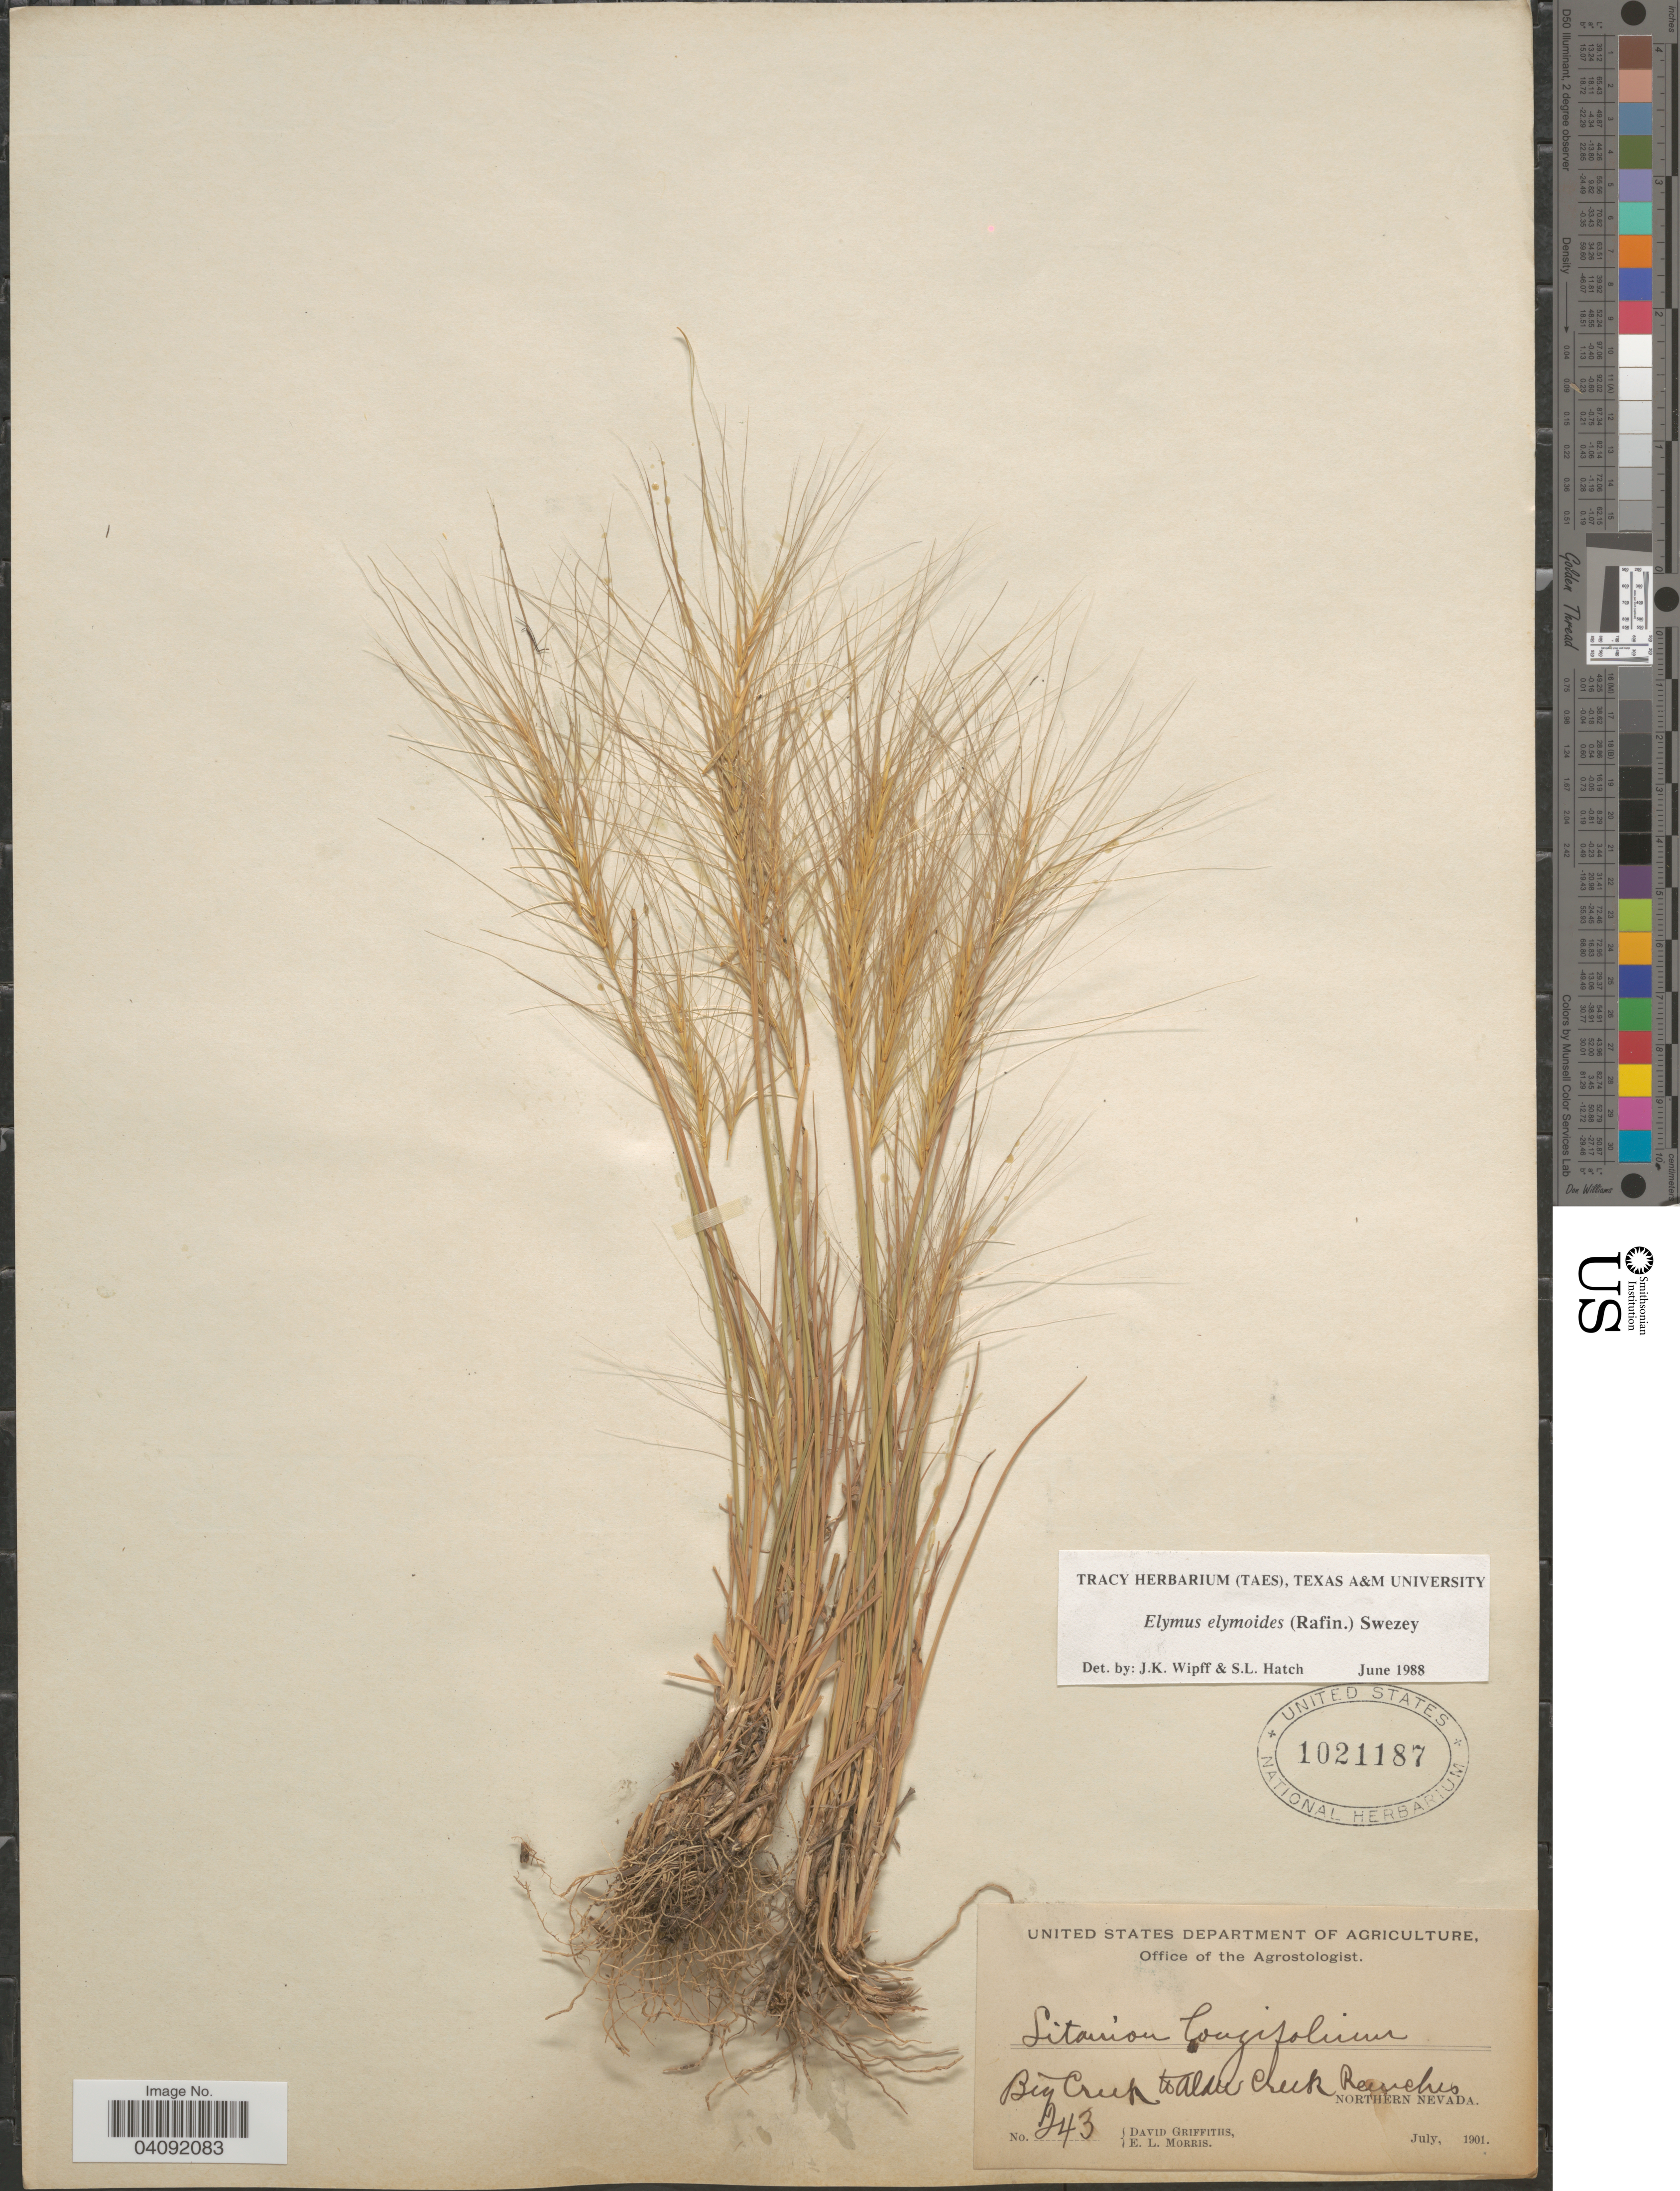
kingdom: Plantae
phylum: Tracheophyta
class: Liliopsida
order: Poales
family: Poaceae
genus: Elymus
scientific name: Elymus elymoides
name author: (Raf.) Swezey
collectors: D. Griffiths & E. Morris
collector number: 243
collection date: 1901-07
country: United States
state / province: Nevada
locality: Big Creek to Alder Creek Ranches. Northern Nevada.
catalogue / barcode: US 1021187